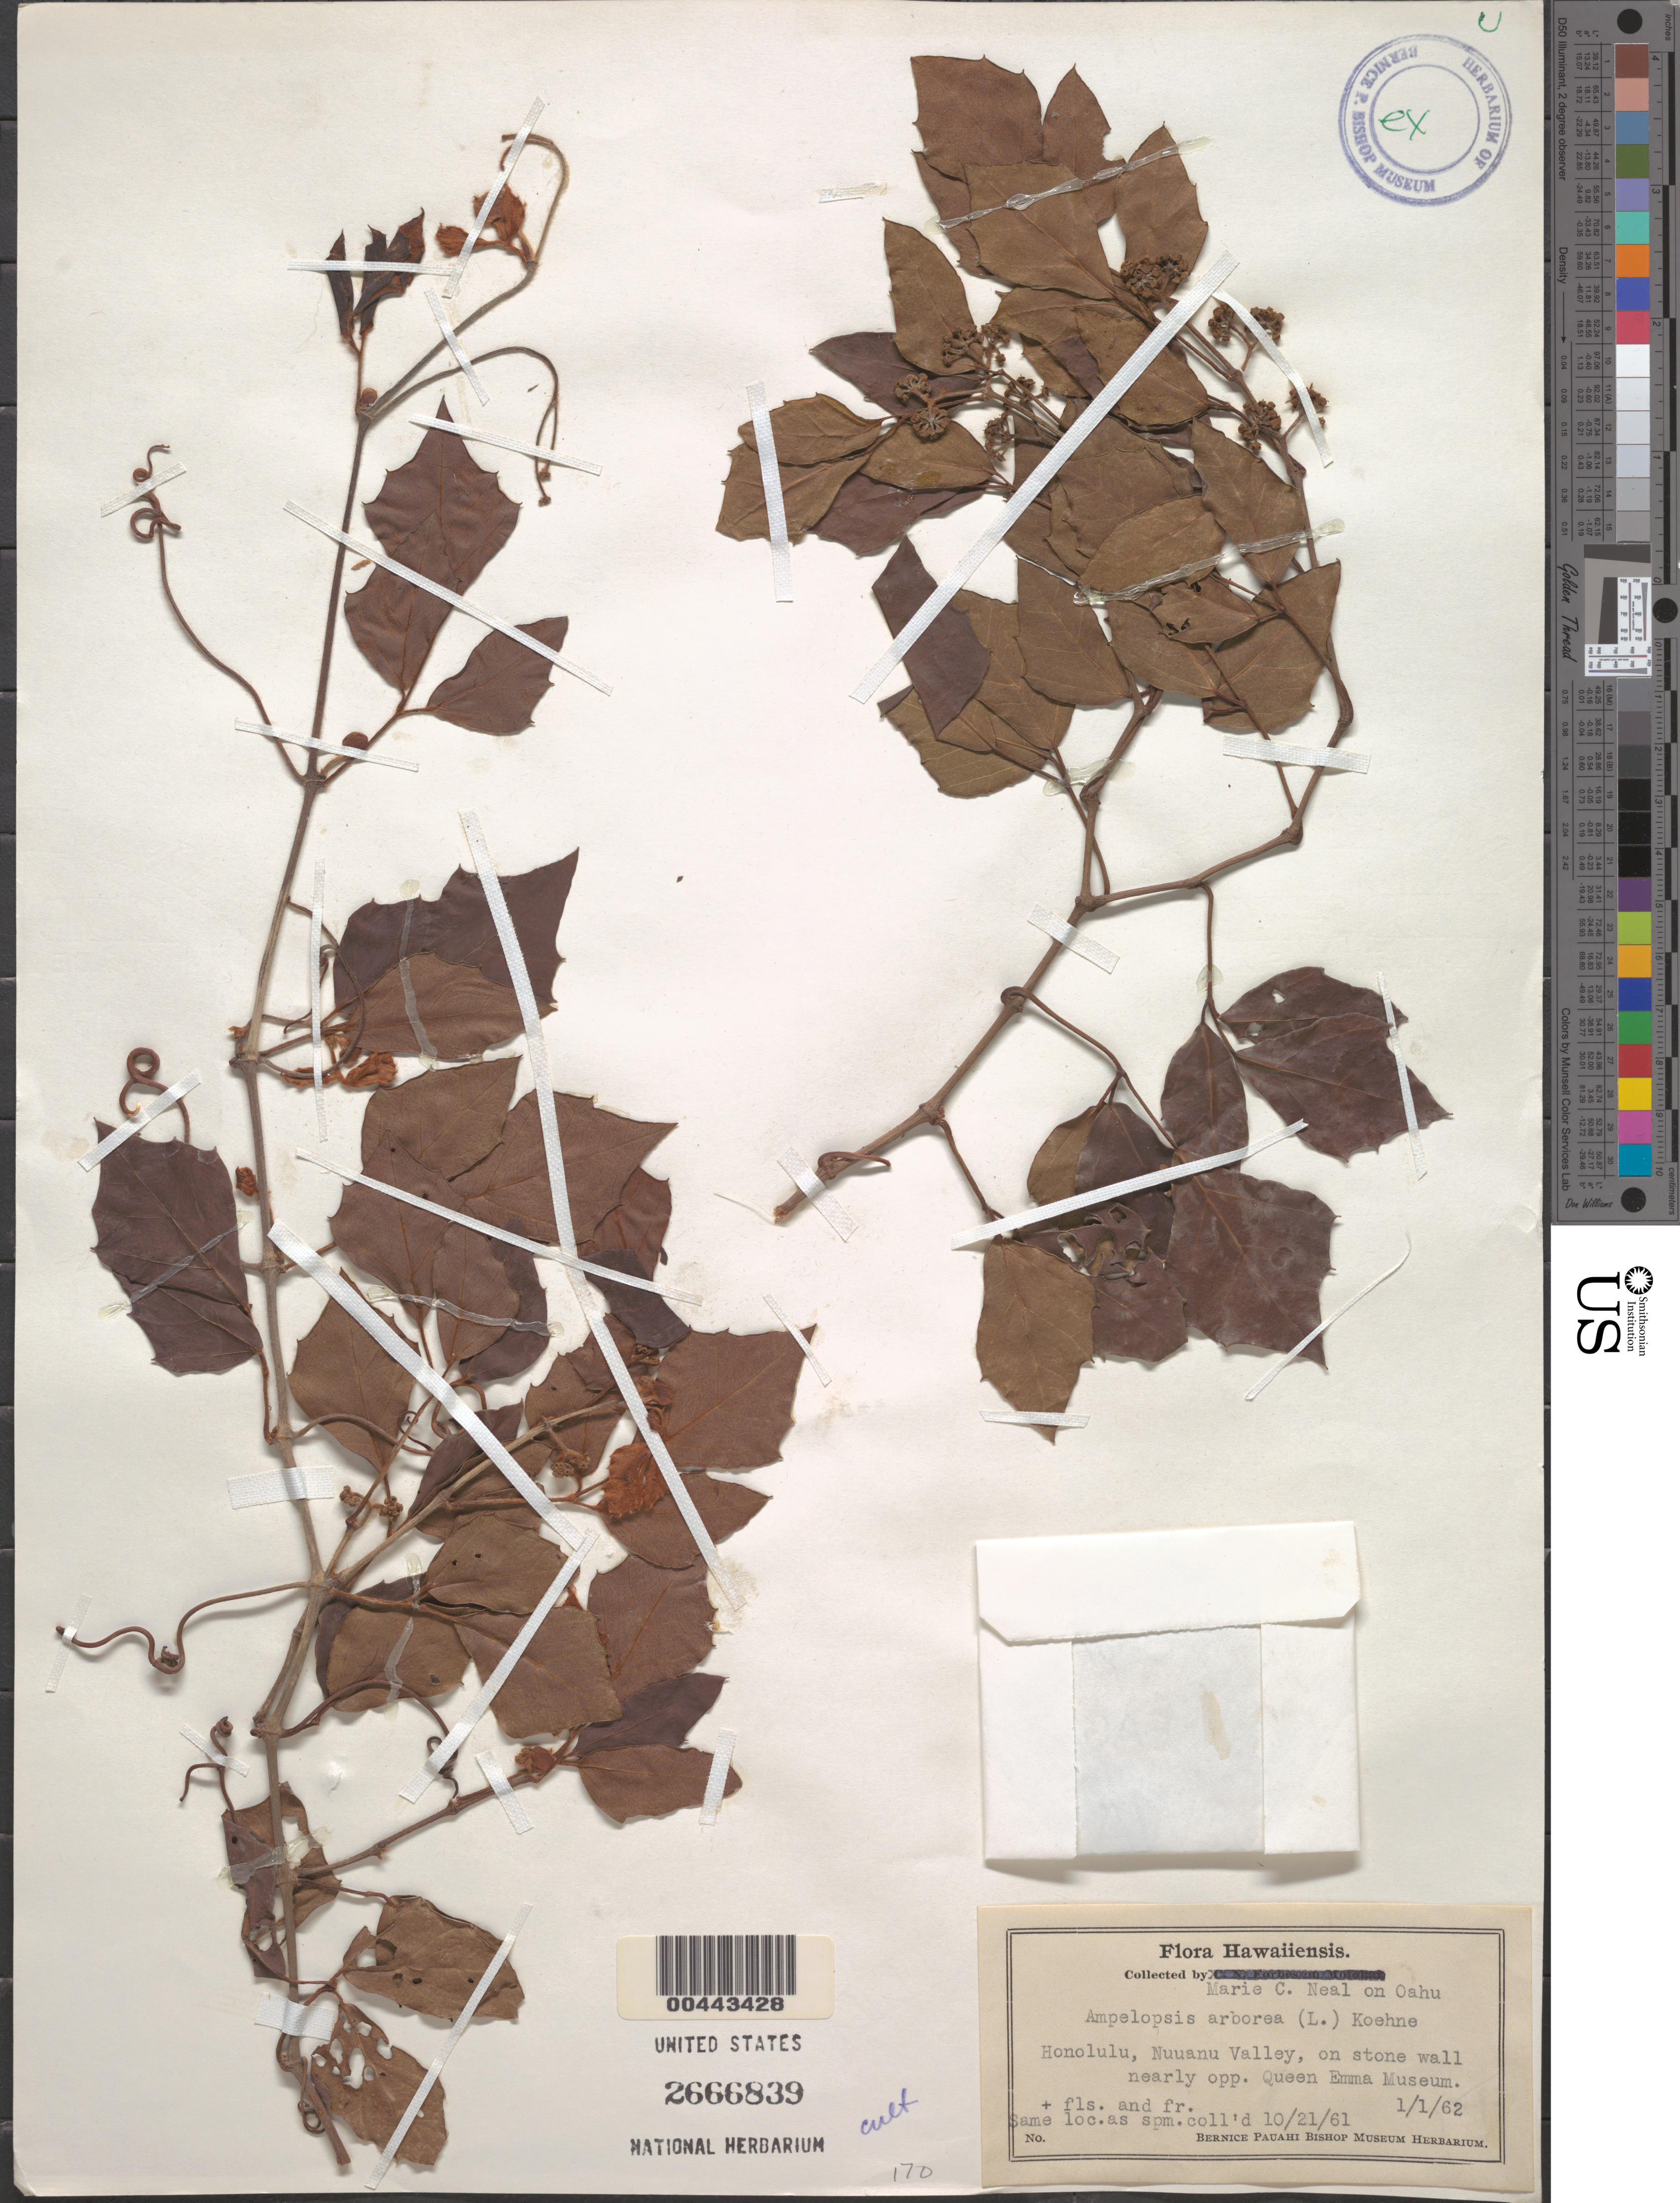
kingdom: Plantae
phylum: Tracheophyta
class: Magnoliopsida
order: Vitales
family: Vitaceae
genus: Ampelopsis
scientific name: Ampelopsis arborea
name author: (L.) Koehne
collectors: W. Ning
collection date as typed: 1 Jan 1962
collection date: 1962-01-01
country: United States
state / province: Hawaii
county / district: Honolulu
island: Oahu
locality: Honolulu, Nuuanu Valley, on stone wall nearly opposite Queen Emma Museum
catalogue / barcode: US 2666839